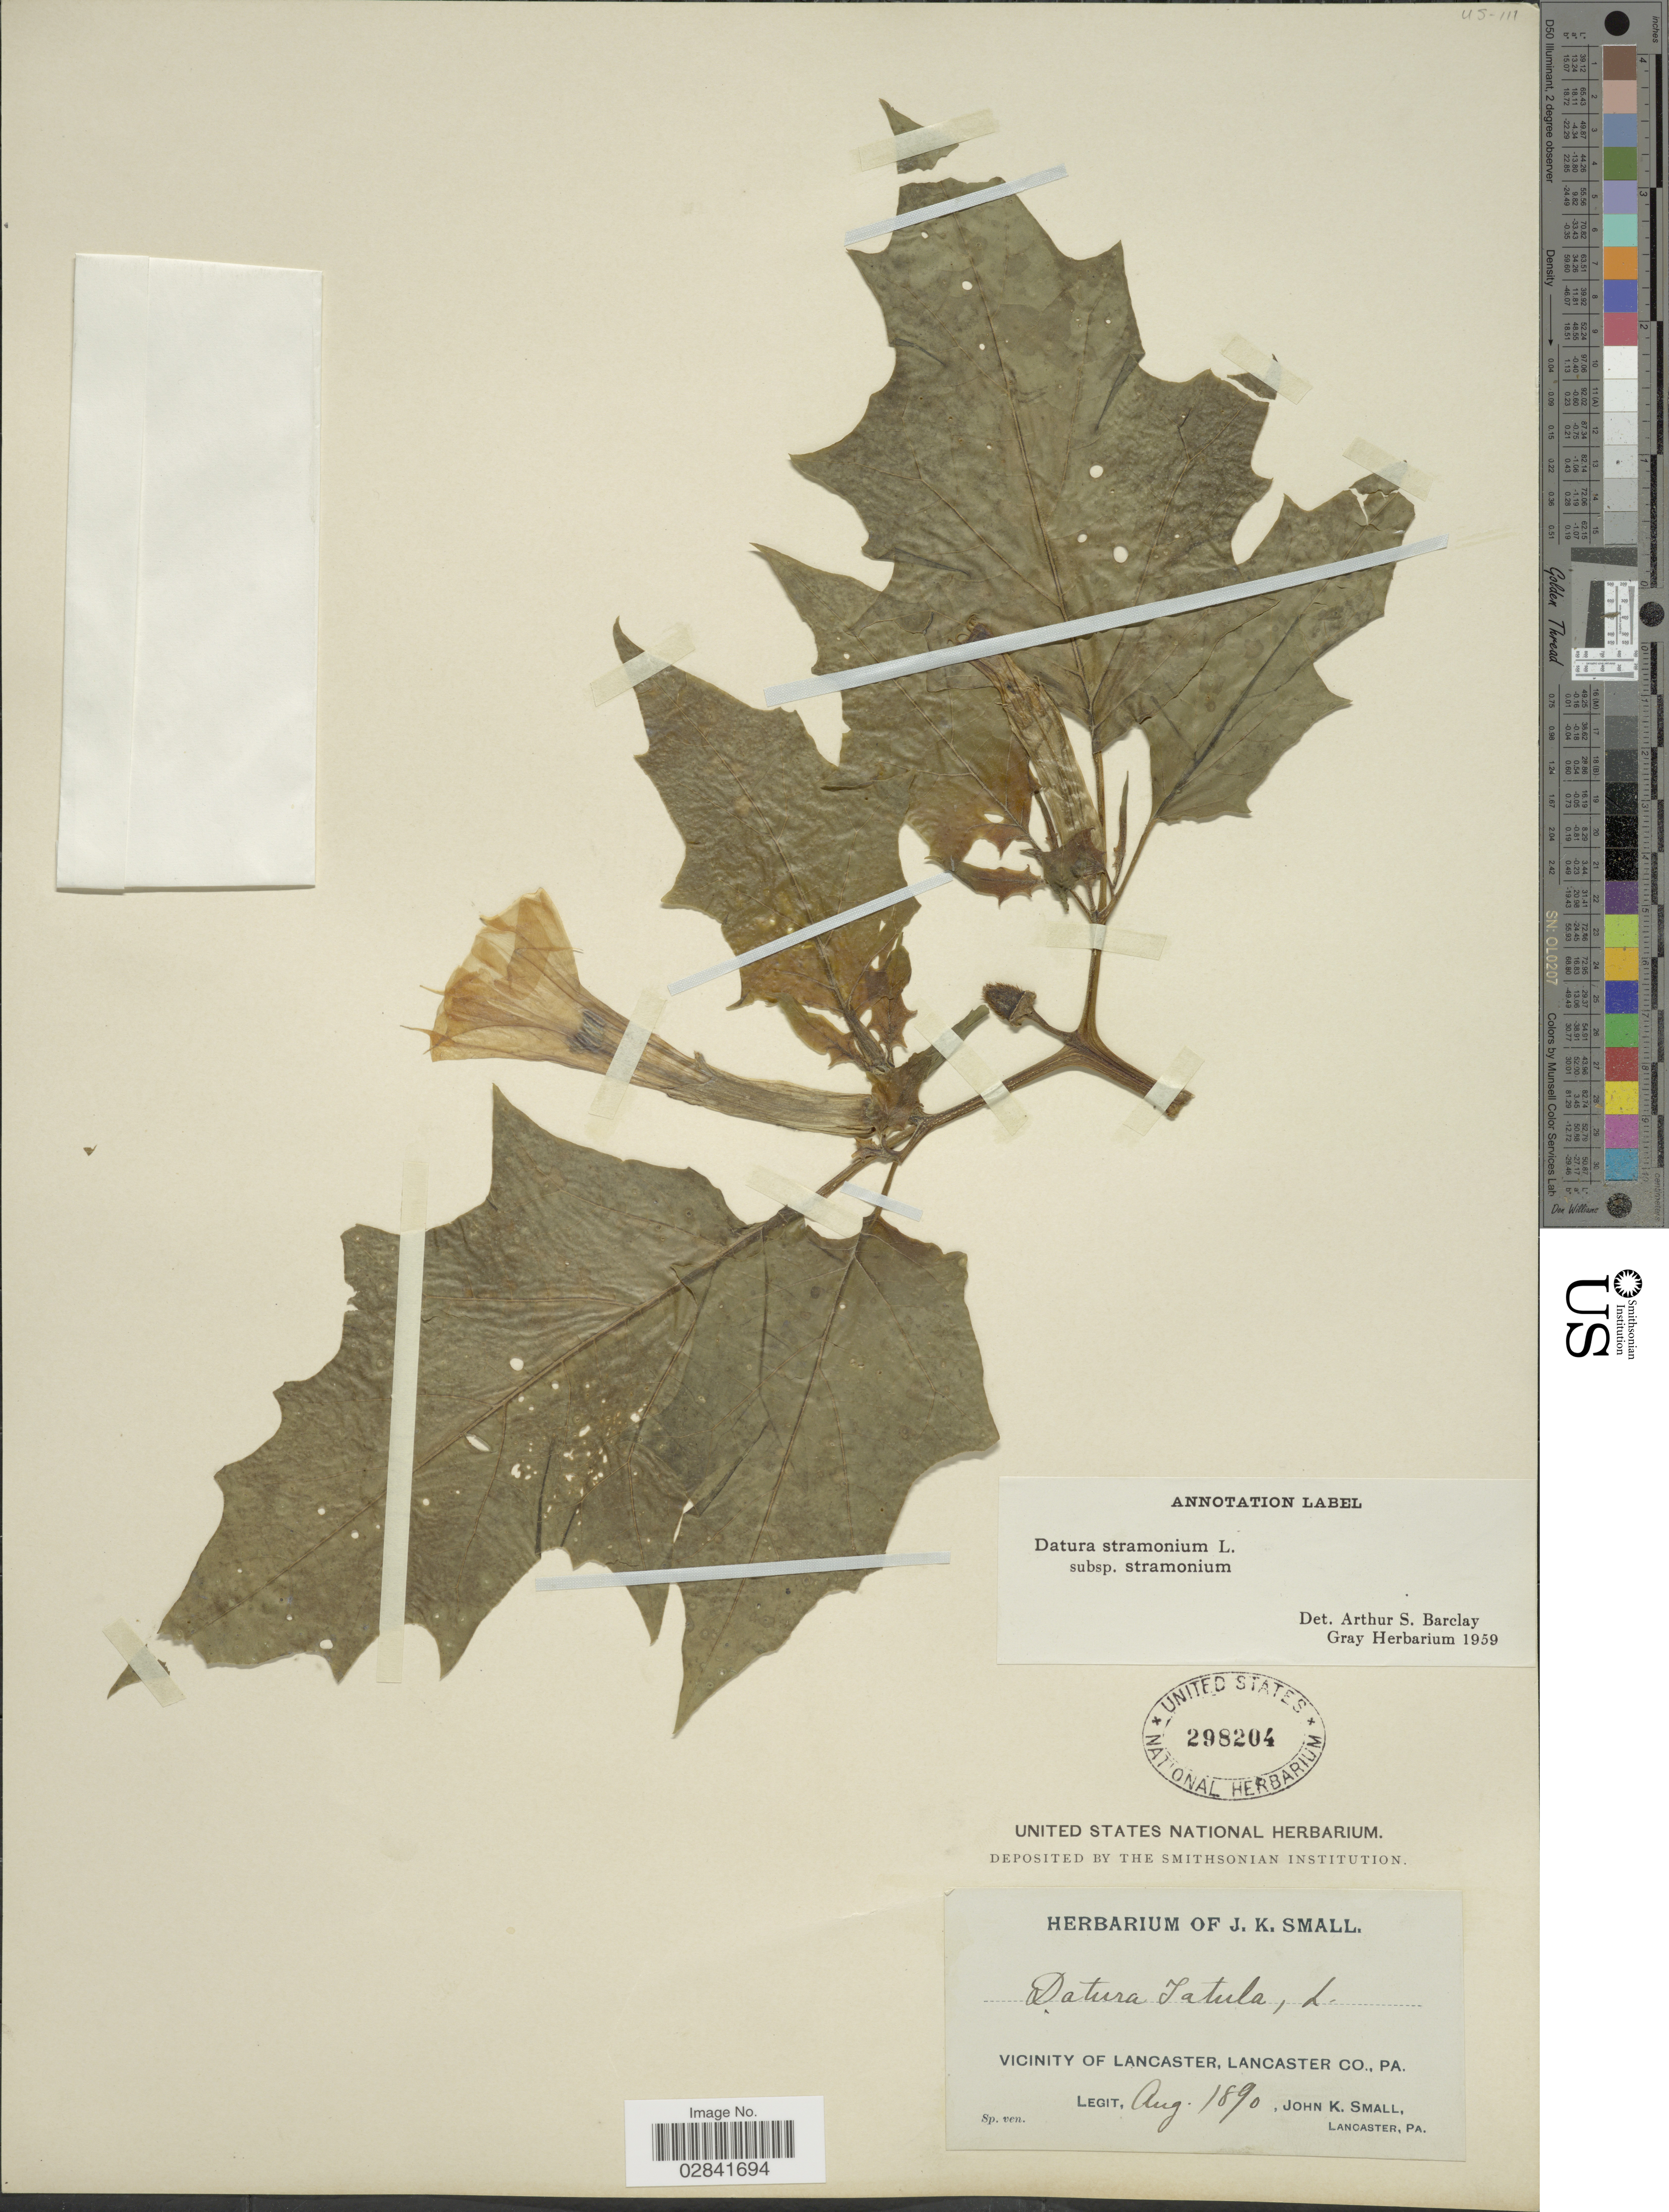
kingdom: Plantae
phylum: Tracheophyta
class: Magnoliopsida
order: Solanales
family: Solanaceae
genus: Datura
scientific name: Datura stramonium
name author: L.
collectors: J. K. Small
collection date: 1890-08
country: United States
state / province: Pennsylvania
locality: Vicinity of Lancaster, Lancaster Co.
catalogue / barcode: US 298204